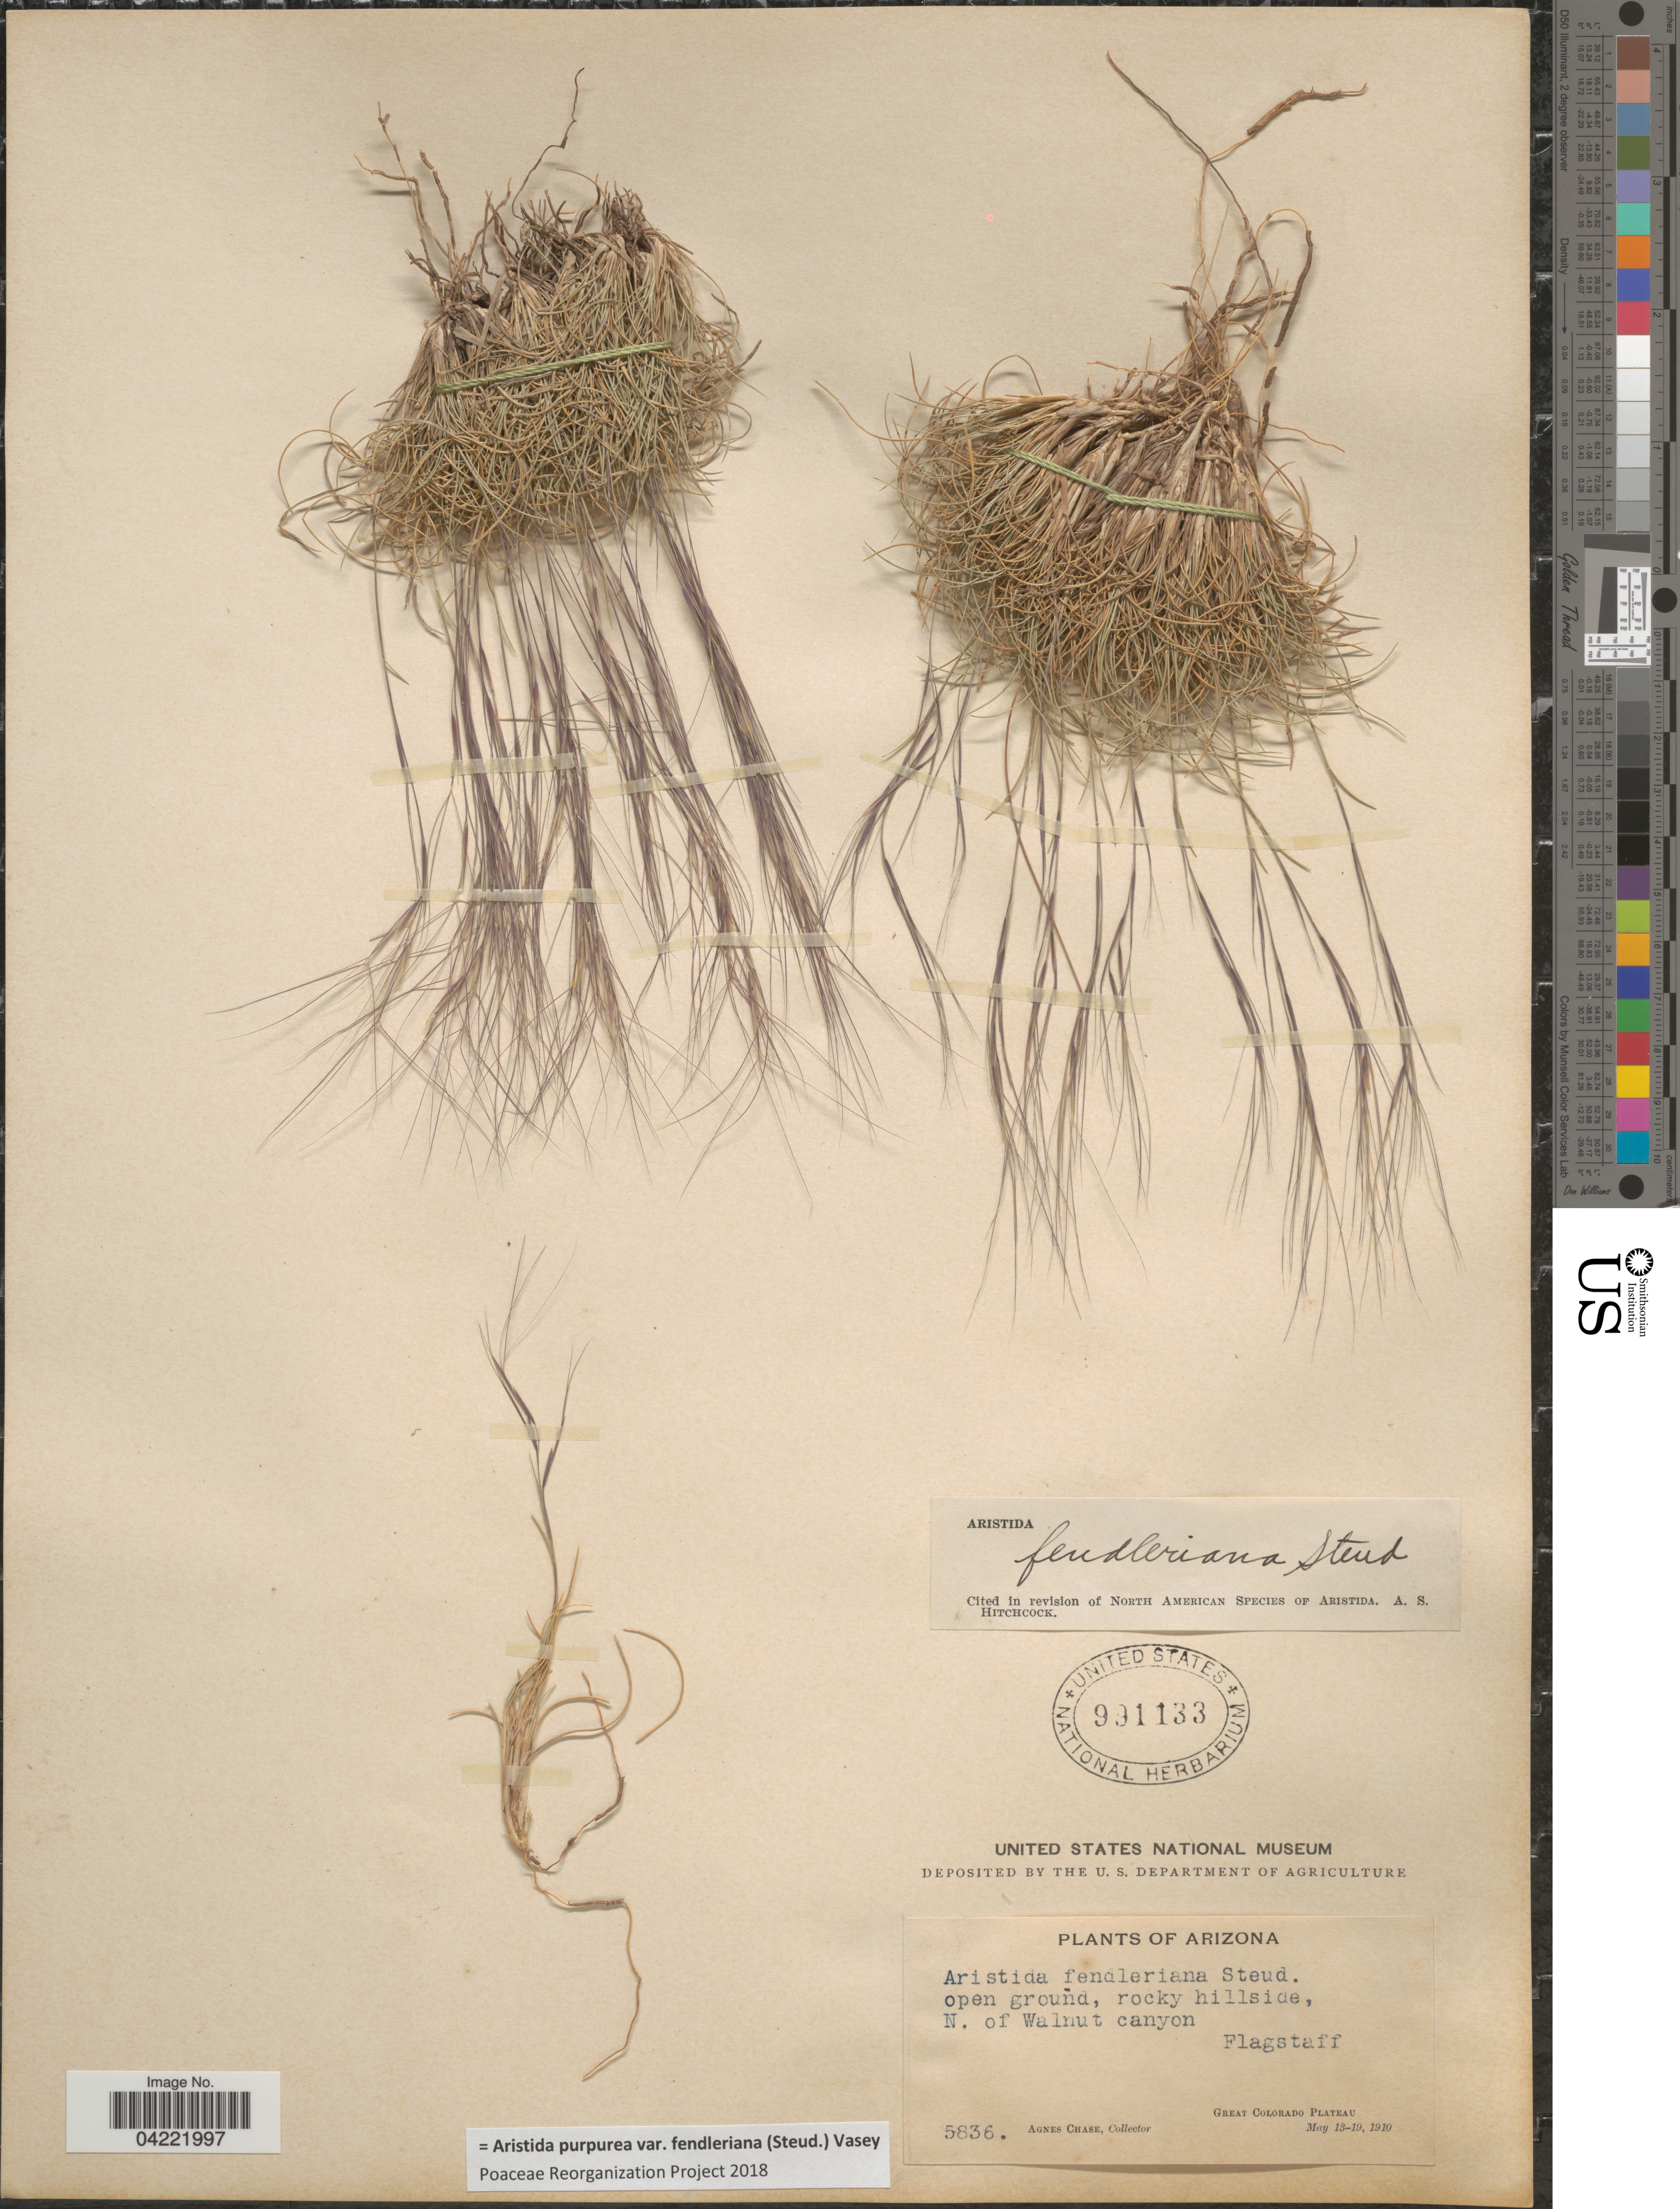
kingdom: Plantae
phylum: Tracheophyta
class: Liliopsida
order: Poales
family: Poaceae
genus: Aristida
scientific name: Aristida purpurea var. fendleriana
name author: (Steud.) Vasey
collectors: A. Chase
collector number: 5836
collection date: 1910-05-13/1910-05-19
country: United States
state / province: Arizona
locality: Open ground, rocky hillside, N. of Walnut canyon. Flagstaff. Great Colorado Plateau.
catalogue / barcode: US 991133